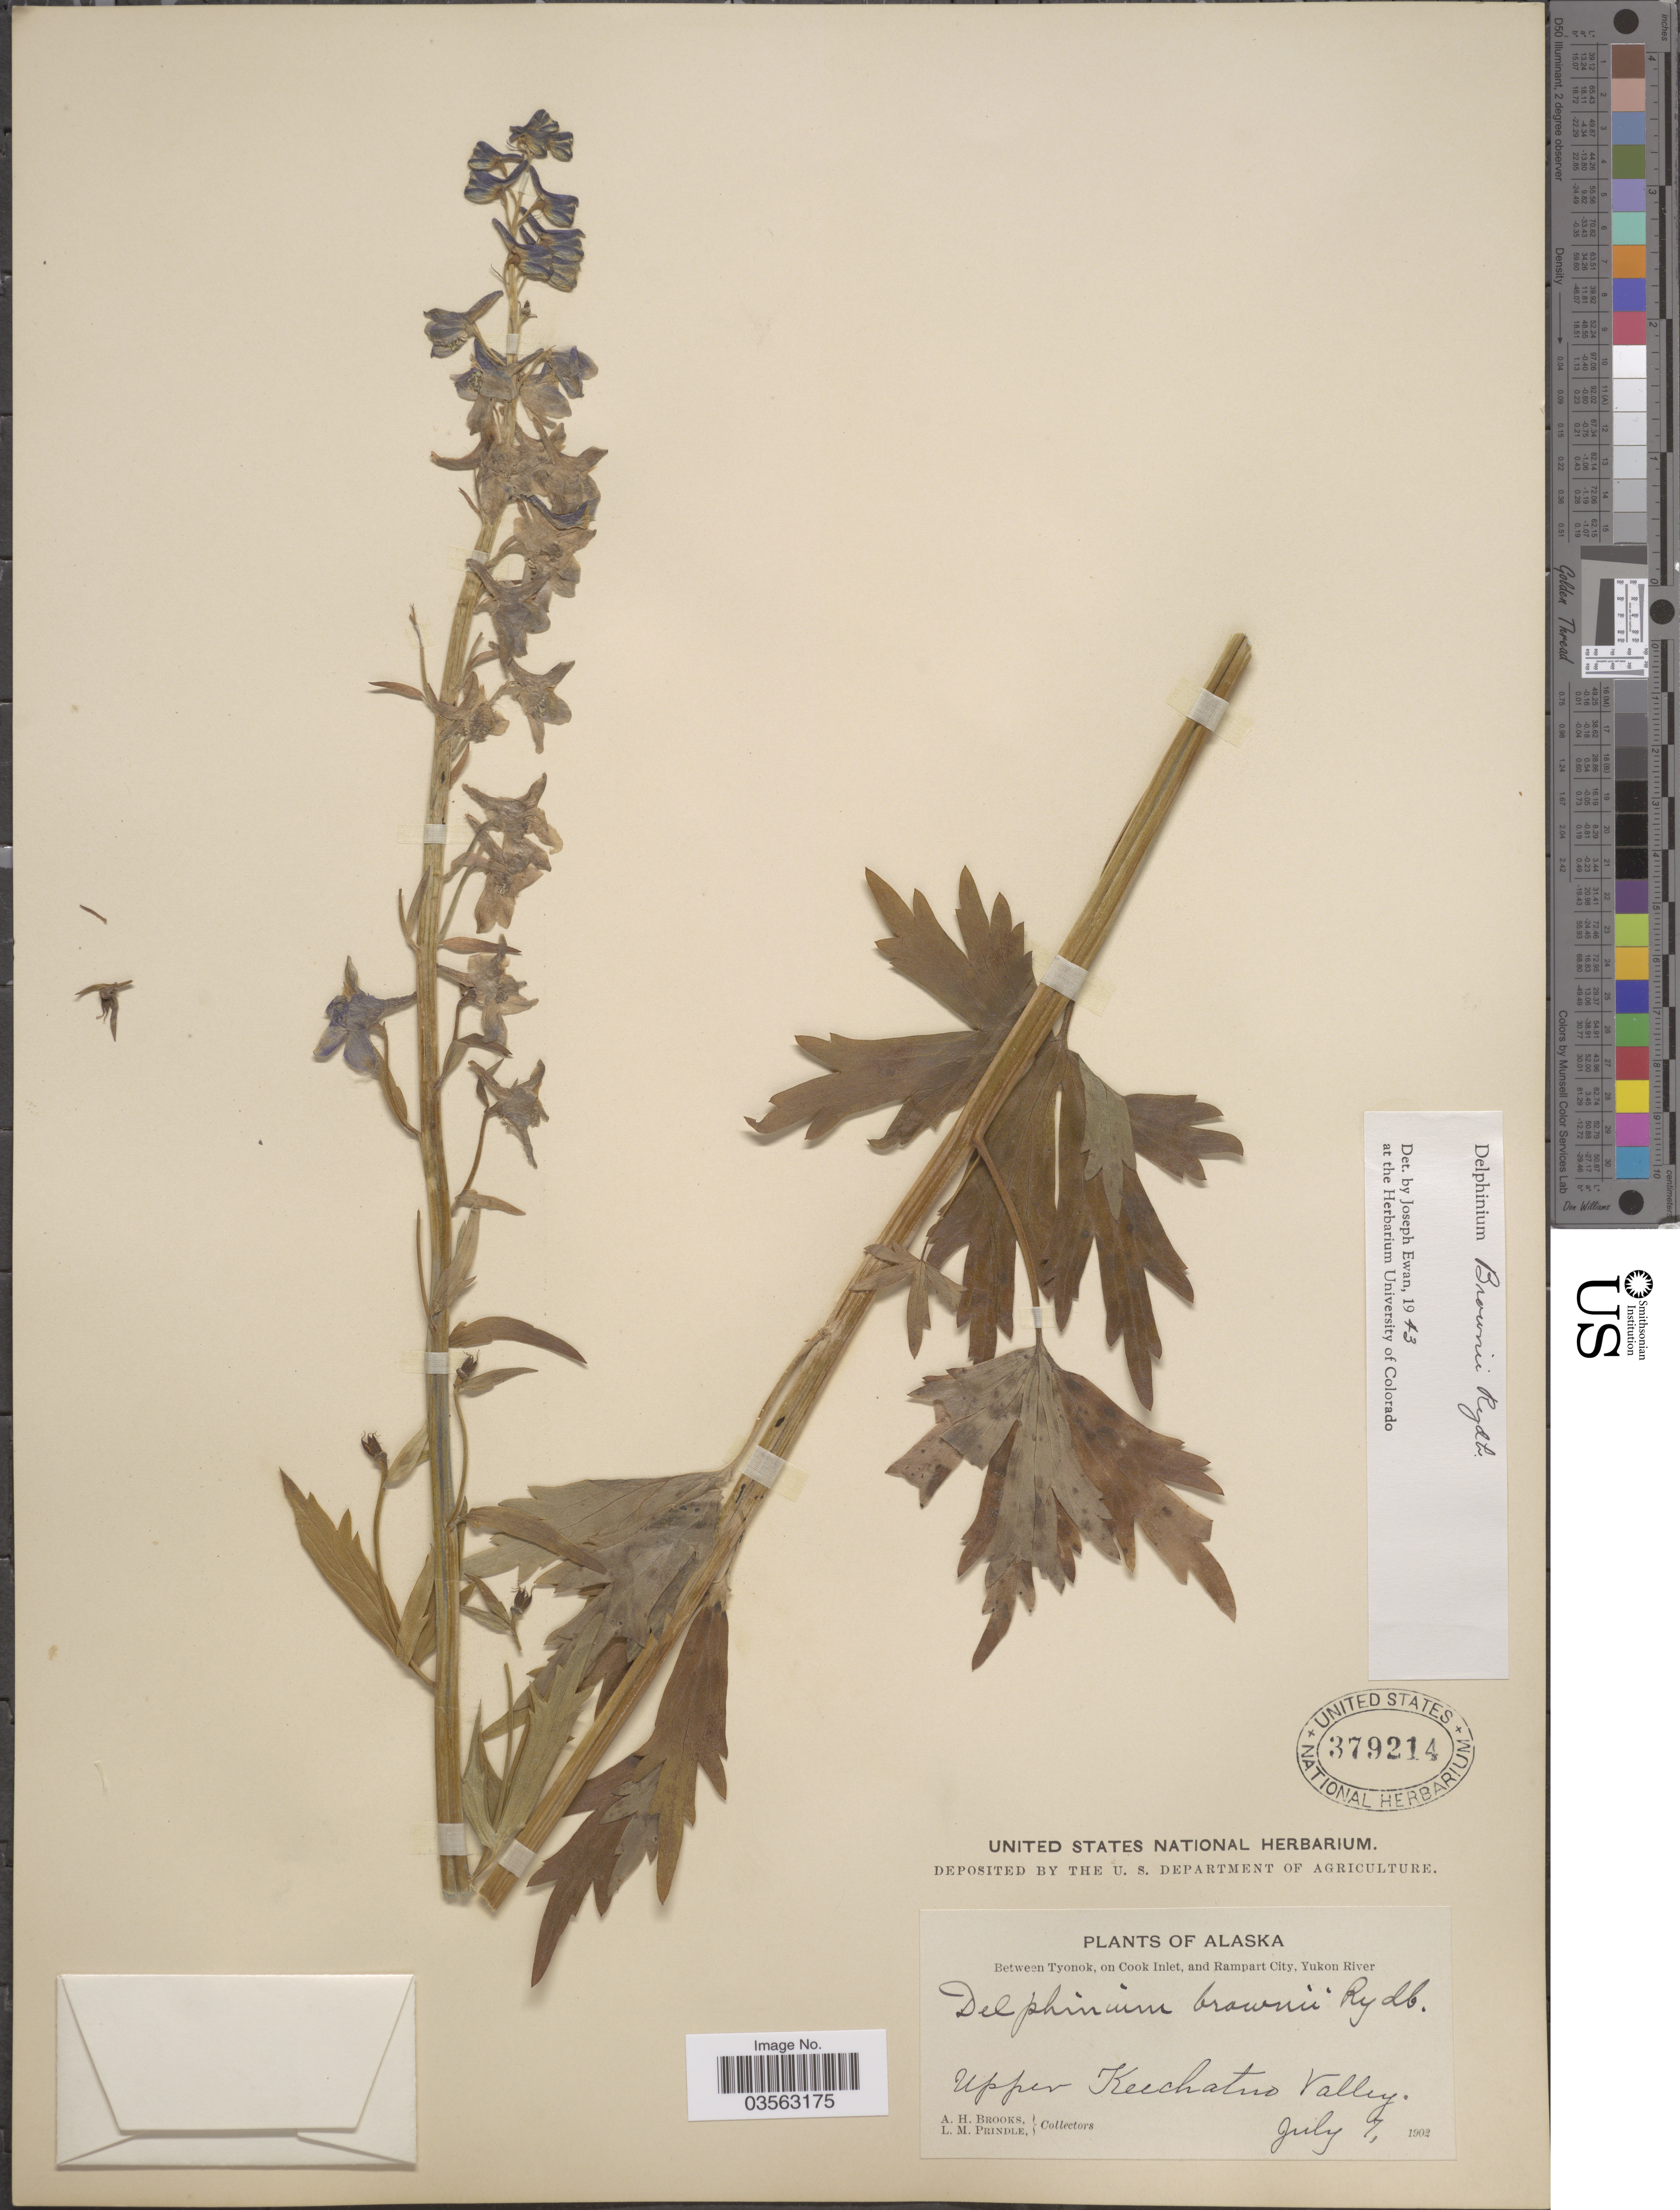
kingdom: Plantae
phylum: Tracheophyta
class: Magnoliopsida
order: Ranunculales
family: Ranunculaceae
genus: Delphinium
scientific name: Delphinium glaucum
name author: S. Watson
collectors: A. Brooks & L. Prindle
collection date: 1902-07-07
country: United States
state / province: Alaska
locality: Between Tyonok, on Cook Inlet, and Rampart City, Yukon River. Upper Keechatno Valley.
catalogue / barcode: US 379214